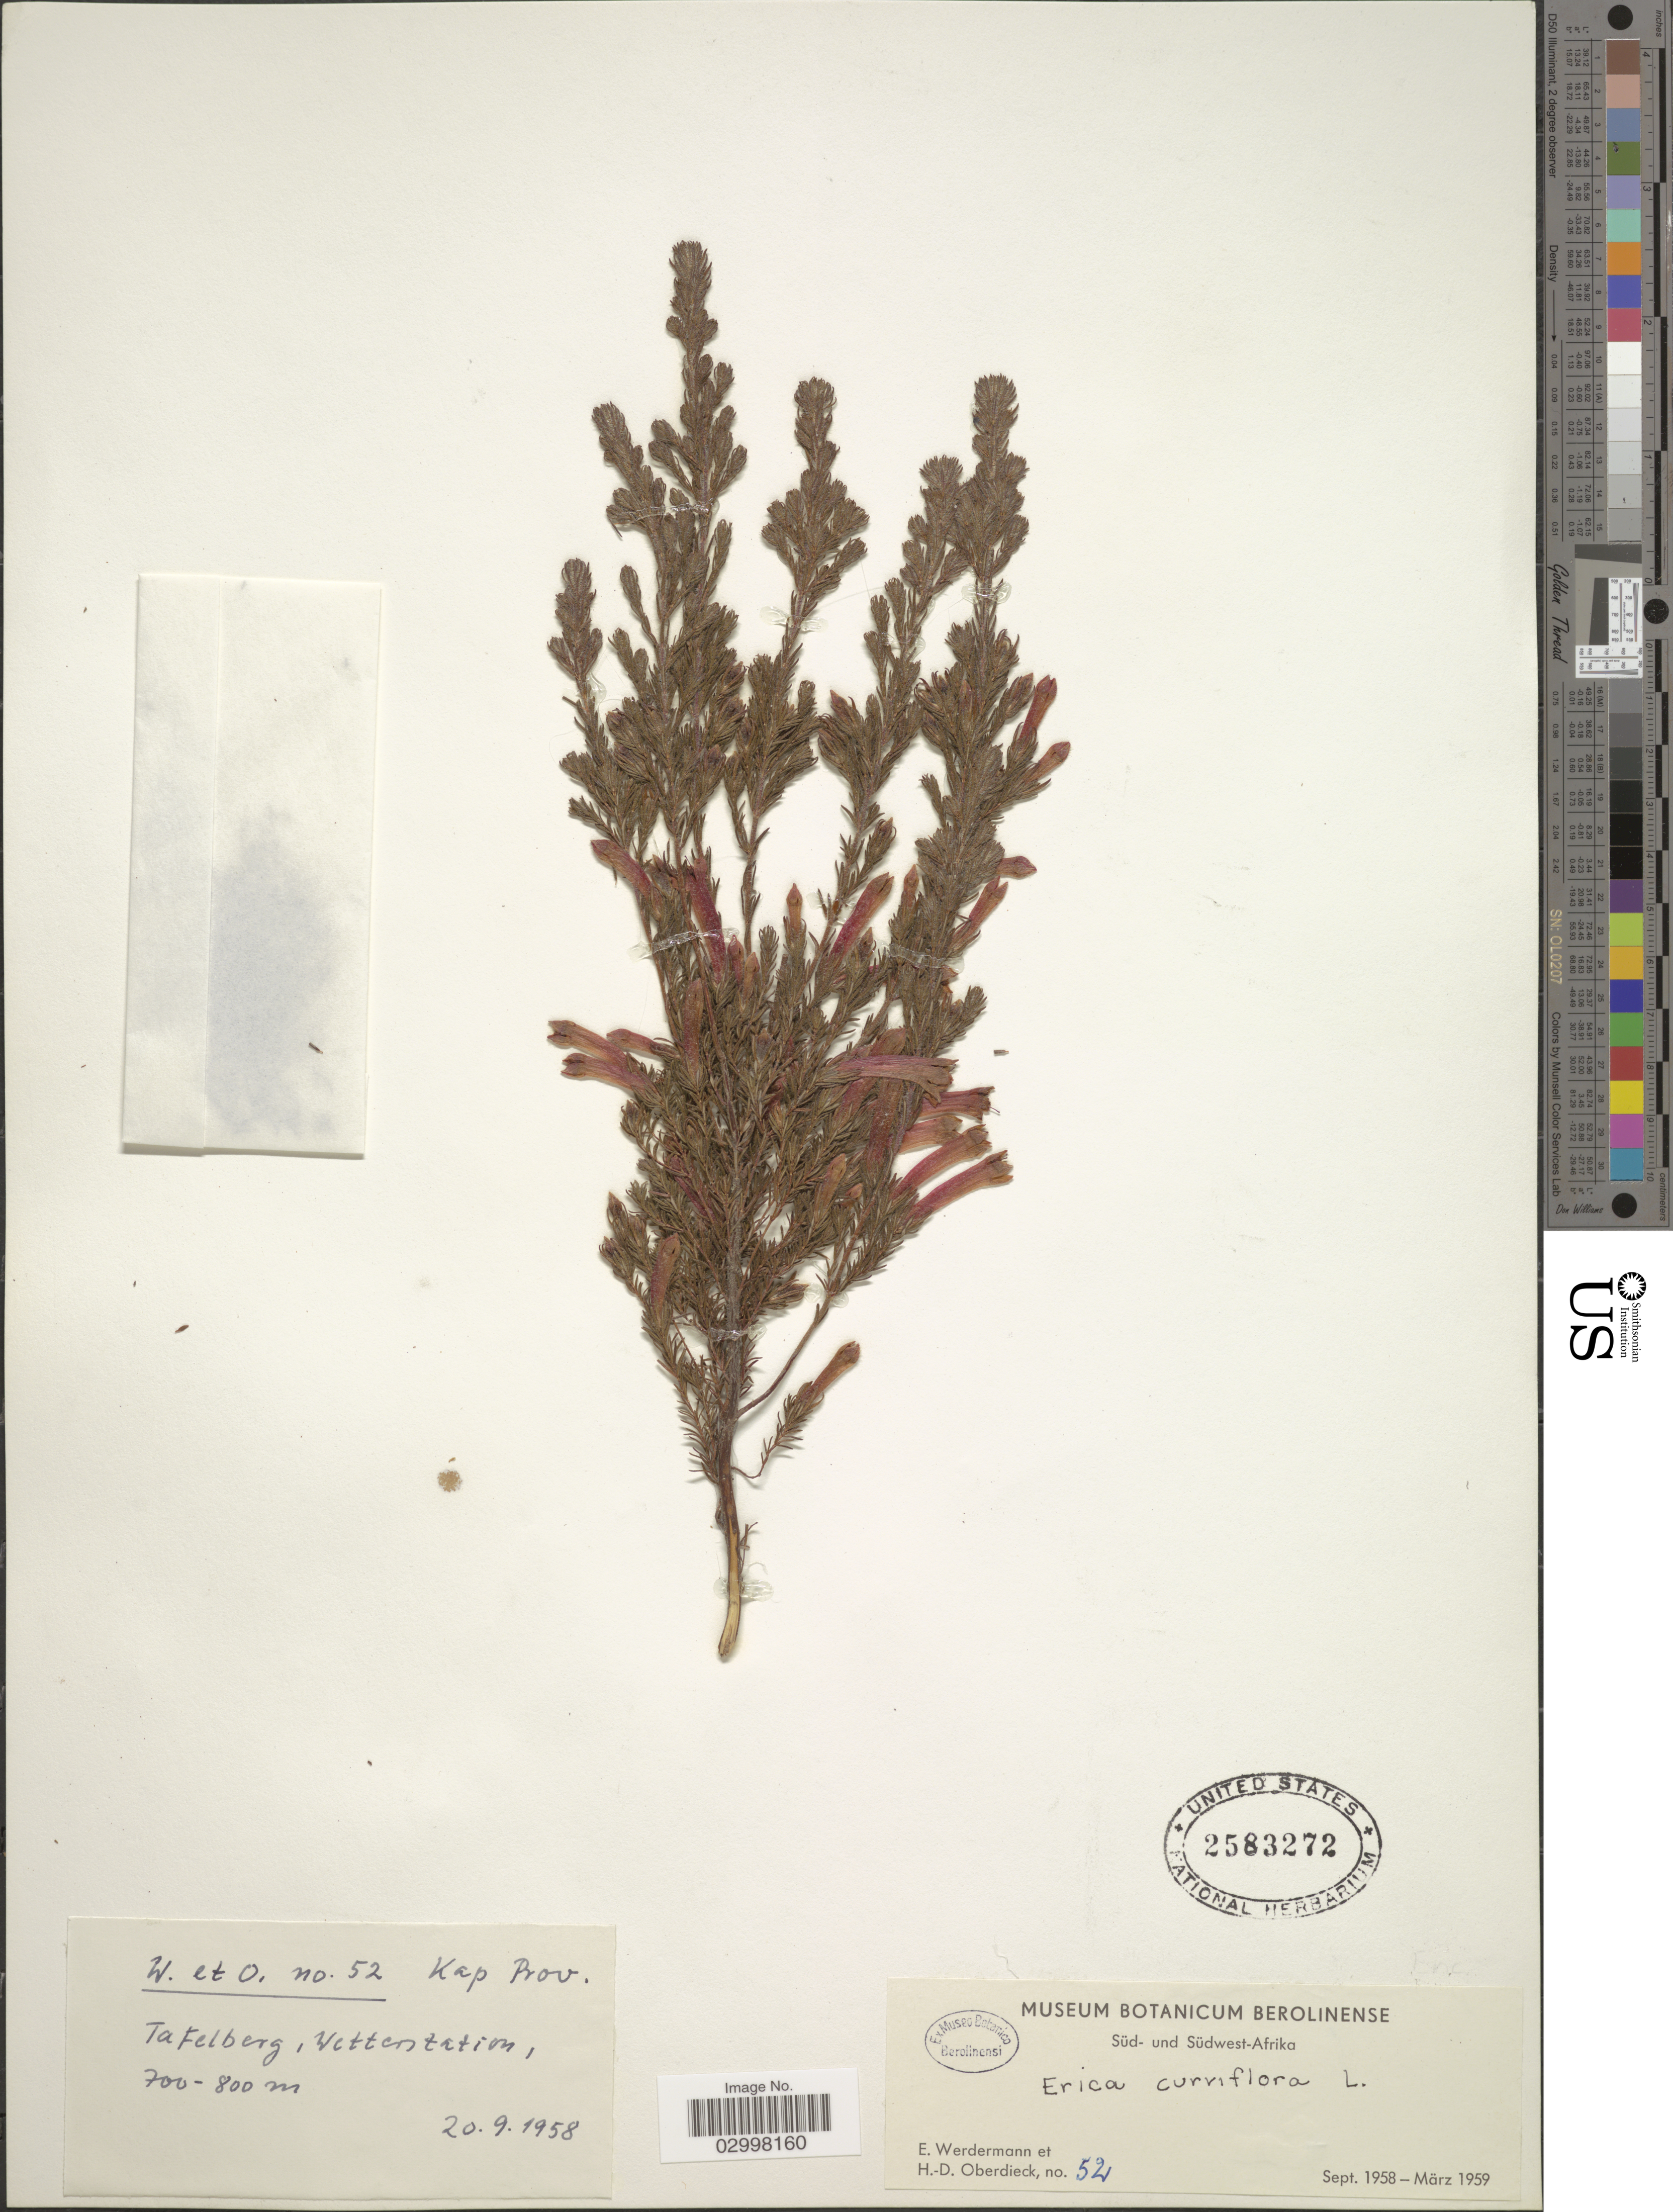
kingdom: Plantae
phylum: Tracheophyta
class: Magnoliopsida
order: Ericales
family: Ericaceae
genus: Erica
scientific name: Erica curviflora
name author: L.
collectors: E. Werdermann & H. Oberdieck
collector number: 52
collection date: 1958-09-20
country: South Africa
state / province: Western Cape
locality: Kap Prov. Tafelberg, Wetterstation. Süd-Afrika.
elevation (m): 700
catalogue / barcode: US 2583272